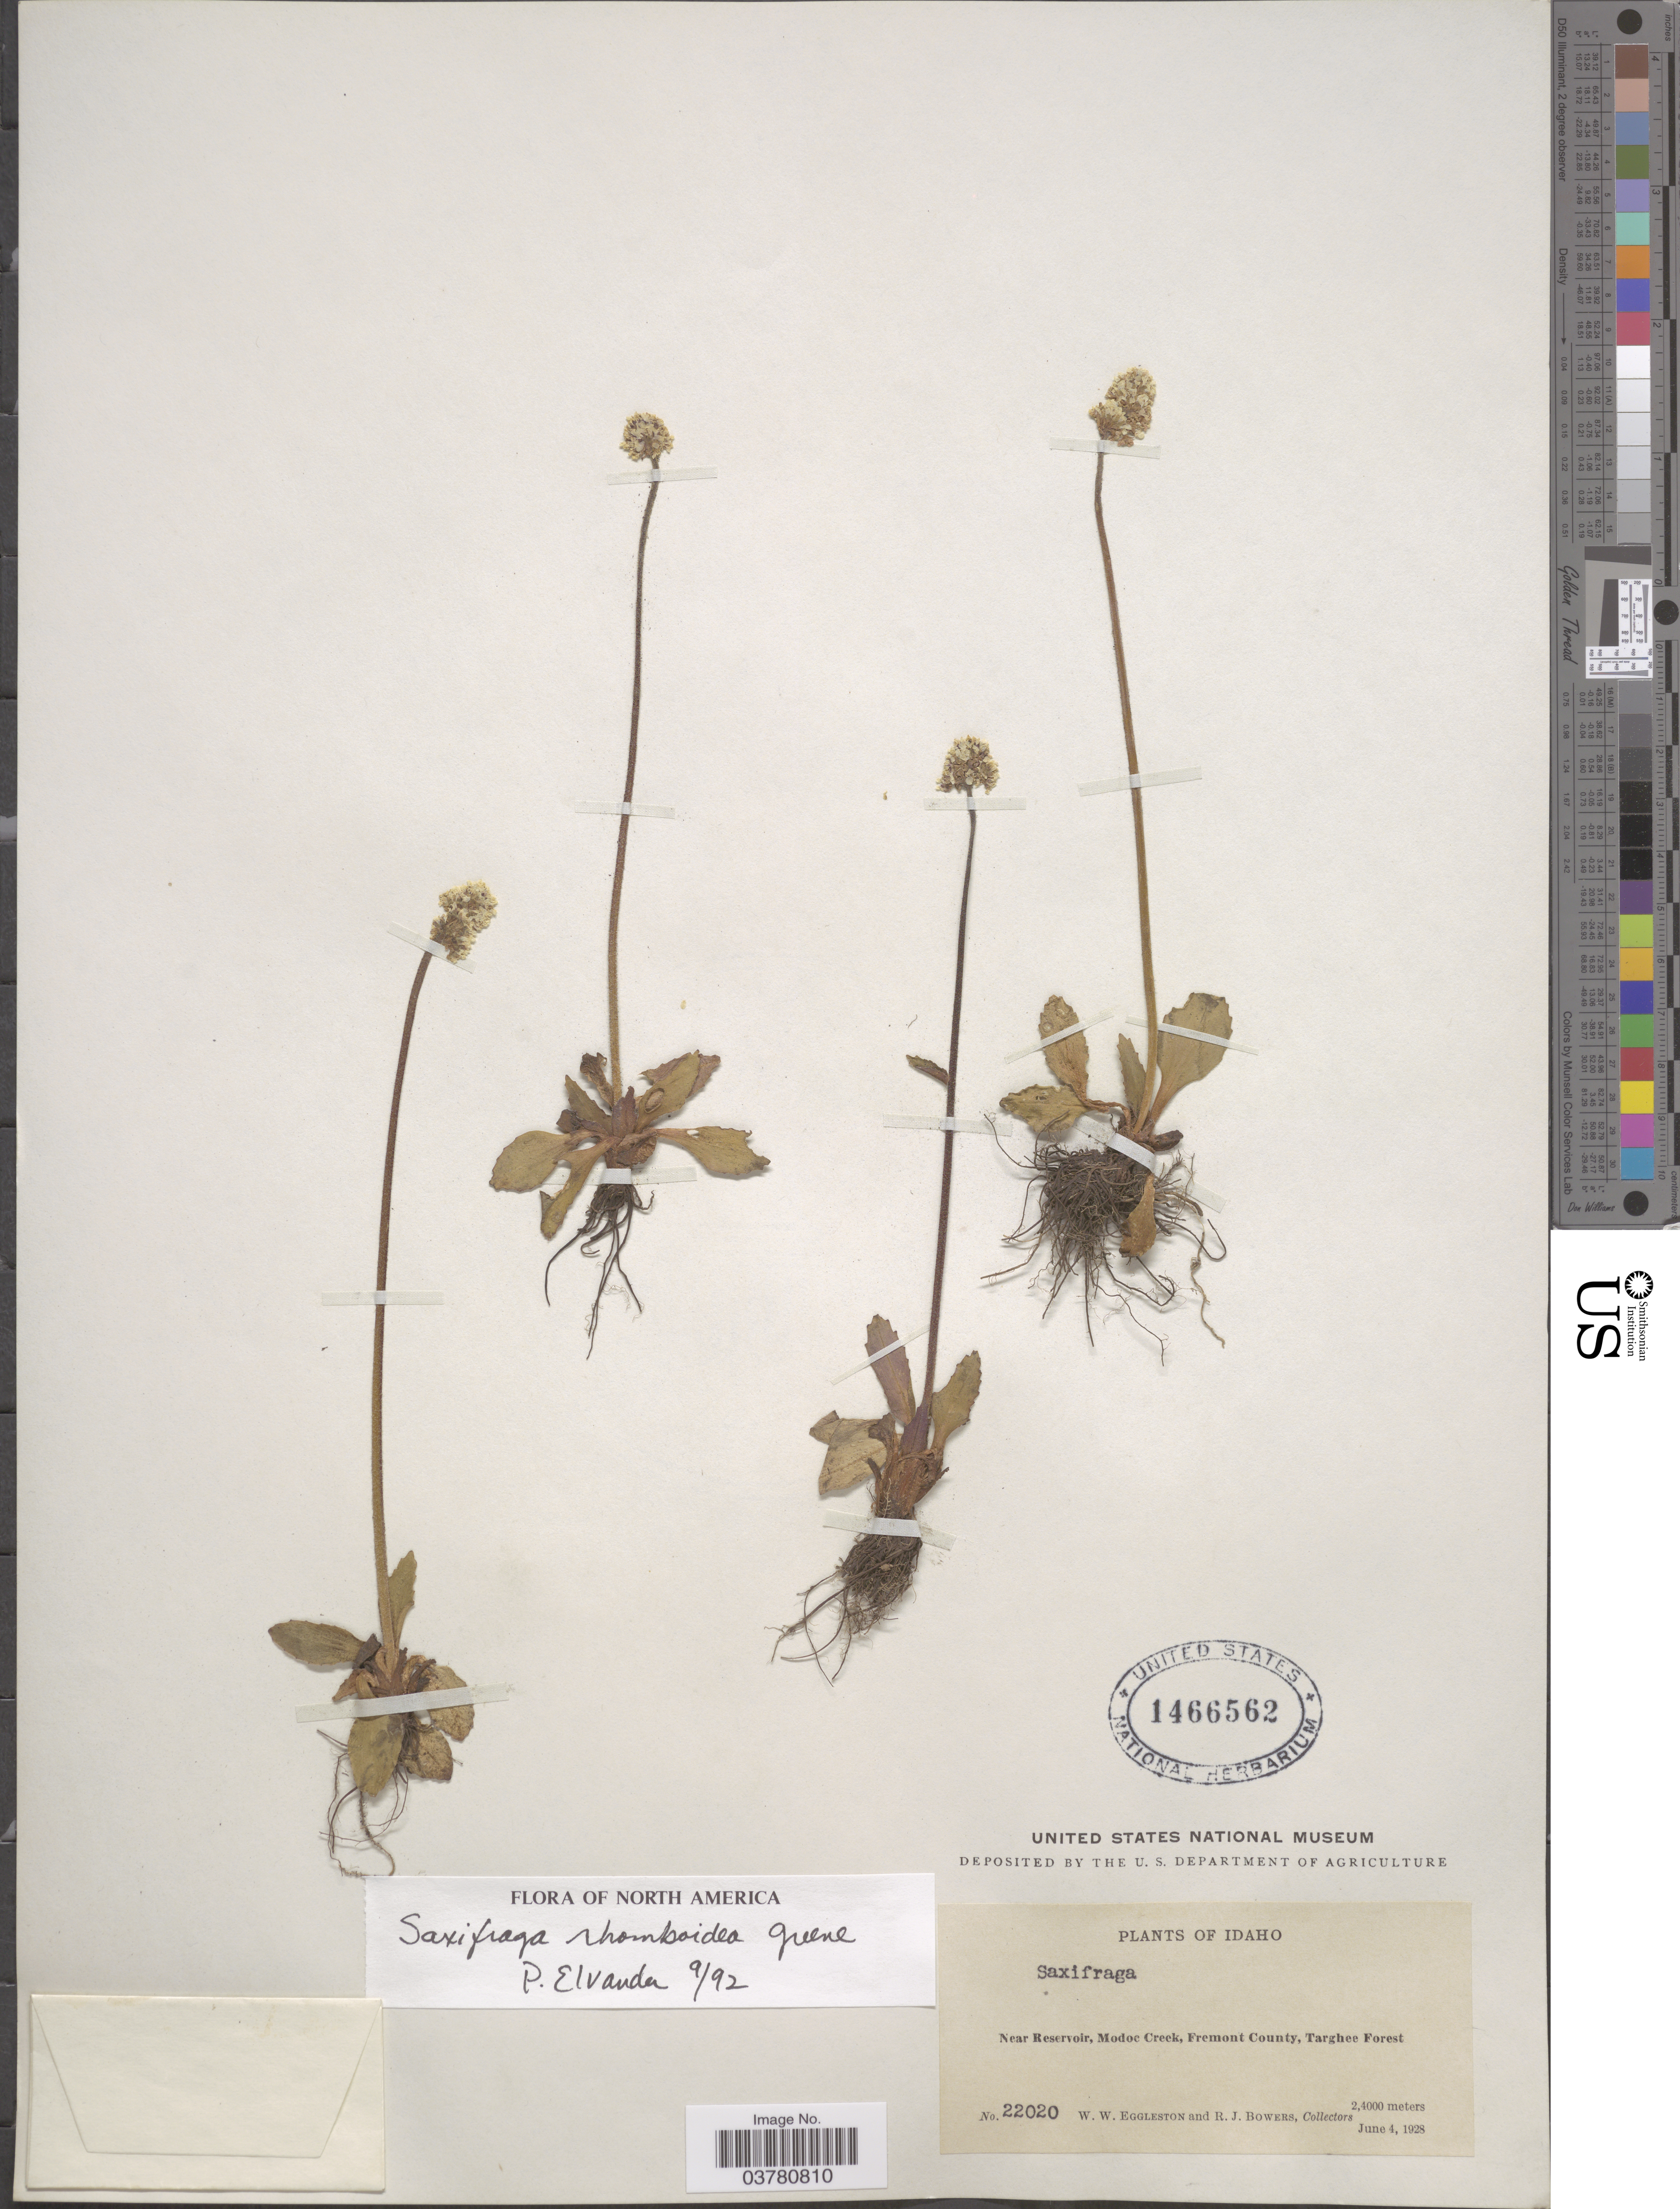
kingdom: Plantae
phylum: Tracheophyta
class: Magnoliopsida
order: Saxifragales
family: Saxifragaceae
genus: Micranthes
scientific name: Micranthes rhomboidea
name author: (Greene) Small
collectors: W. W. Eggleston & R. Bowers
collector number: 22020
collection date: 1928-06-04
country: United States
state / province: Idaho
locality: Near Reservoir, Modoe Creek, Fremont County, Targhee Forest.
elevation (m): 24000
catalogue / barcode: US 1466562